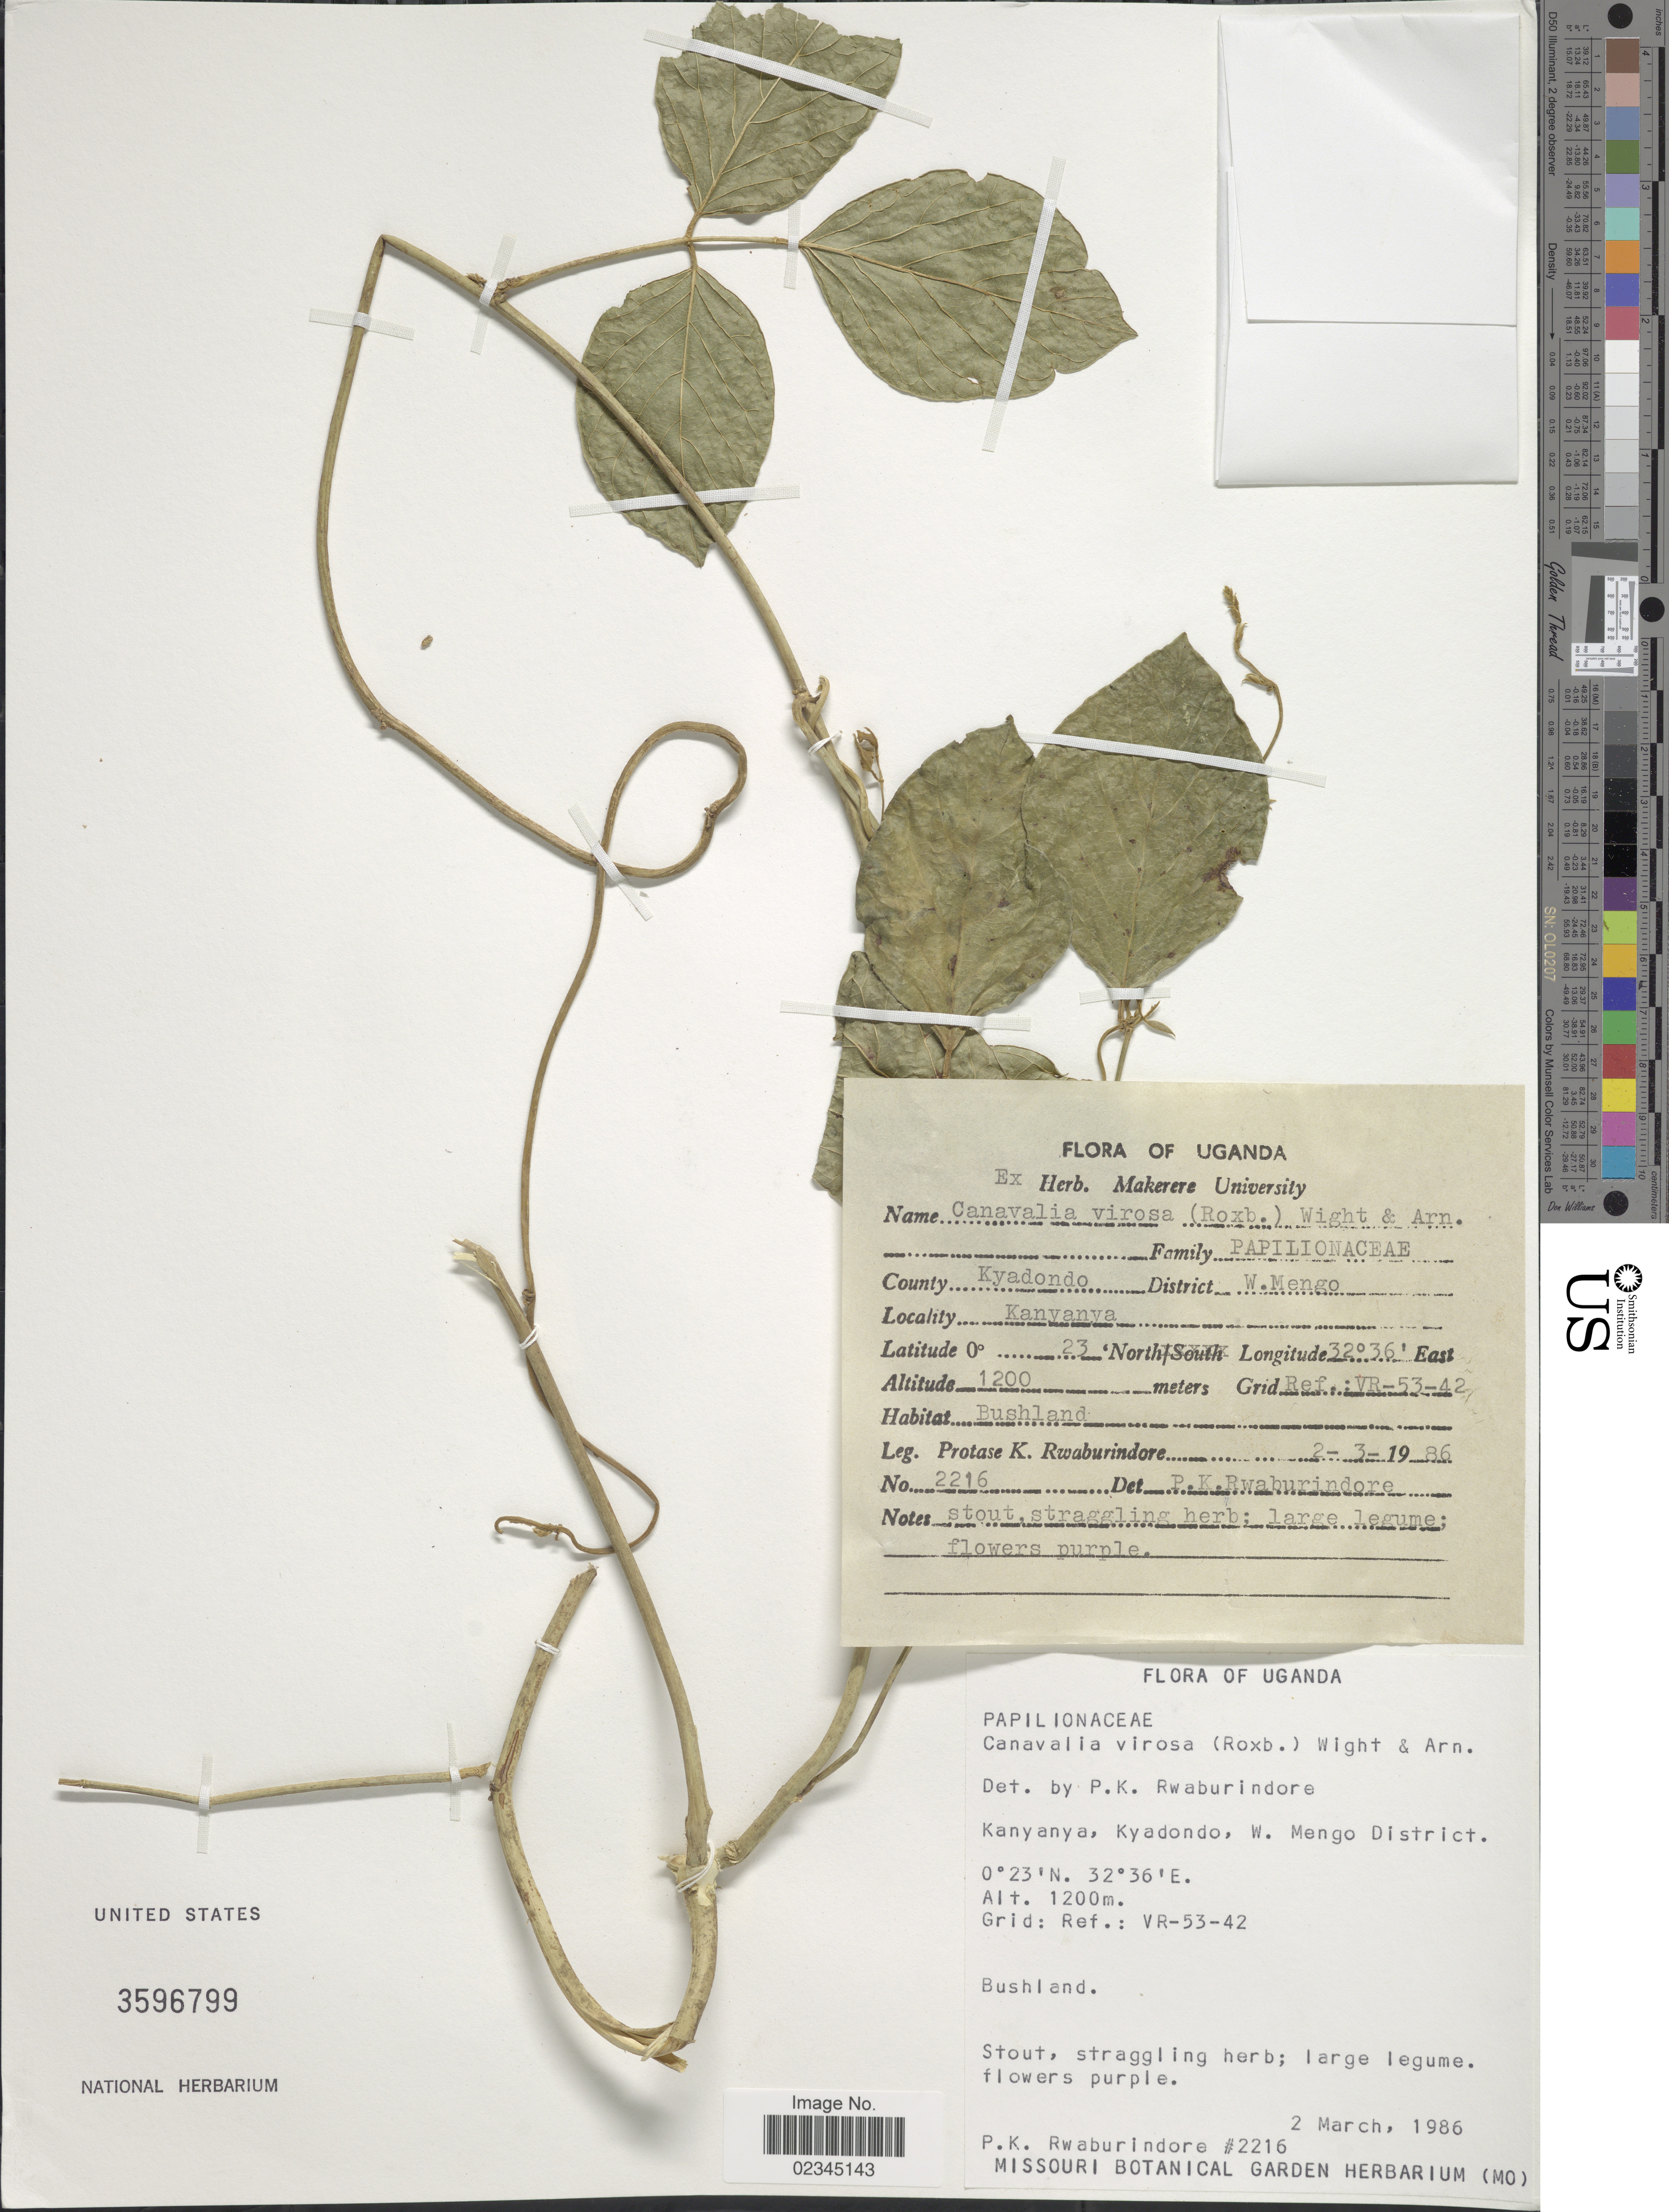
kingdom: Plantae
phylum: Tracheophyta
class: Magnoliopsida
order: Fabales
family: Fabaceae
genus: Canavalia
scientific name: Canavalia virosa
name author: (Roxb.) Wight & Arn.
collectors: P. Rwaburindore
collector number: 2216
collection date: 1986-03-02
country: Uganda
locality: Uganda, County Kyadondo, District W. Mengo. Kanyanya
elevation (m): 1200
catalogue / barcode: US 3596799